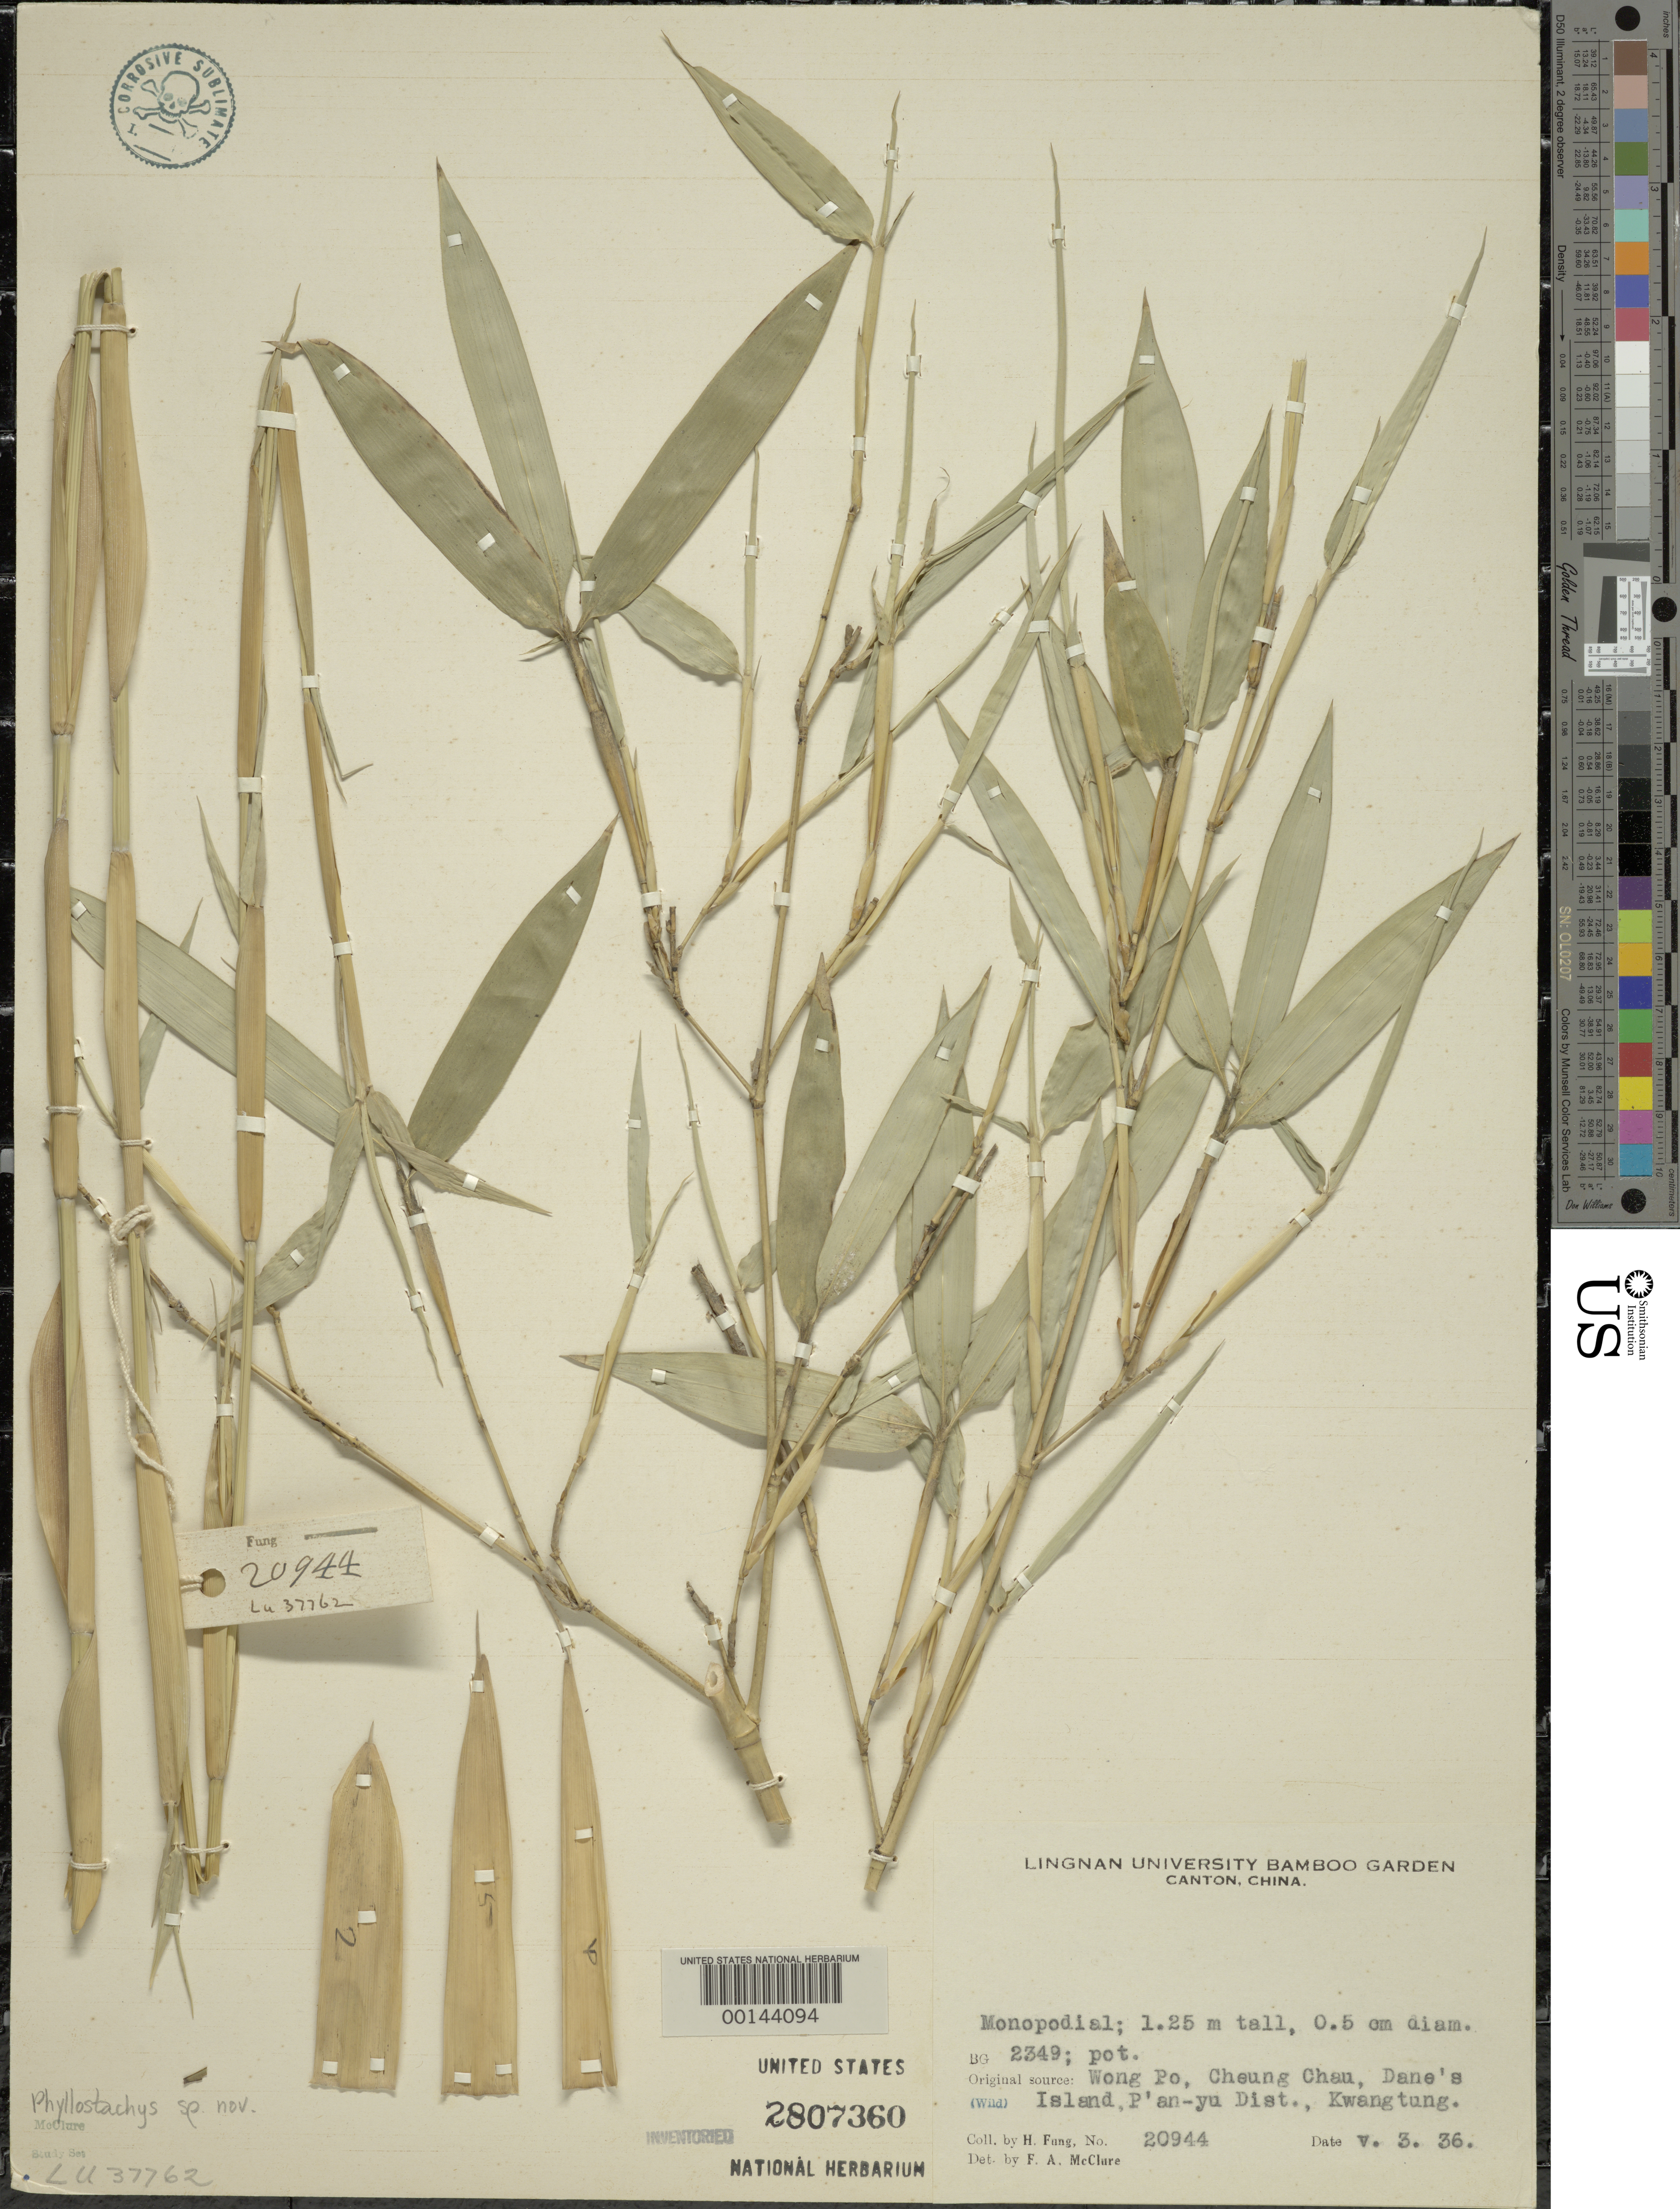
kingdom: Plantae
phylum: Tracheophyta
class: Liliopsida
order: Poales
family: Poaceae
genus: Phyllostachys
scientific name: Phyllostachys sp.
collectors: H. L. Fung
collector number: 20944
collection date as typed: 03 May 1936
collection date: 1936-05-03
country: China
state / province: Guangdong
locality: P'an-yu, dane's isl.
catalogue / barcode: US 2807360